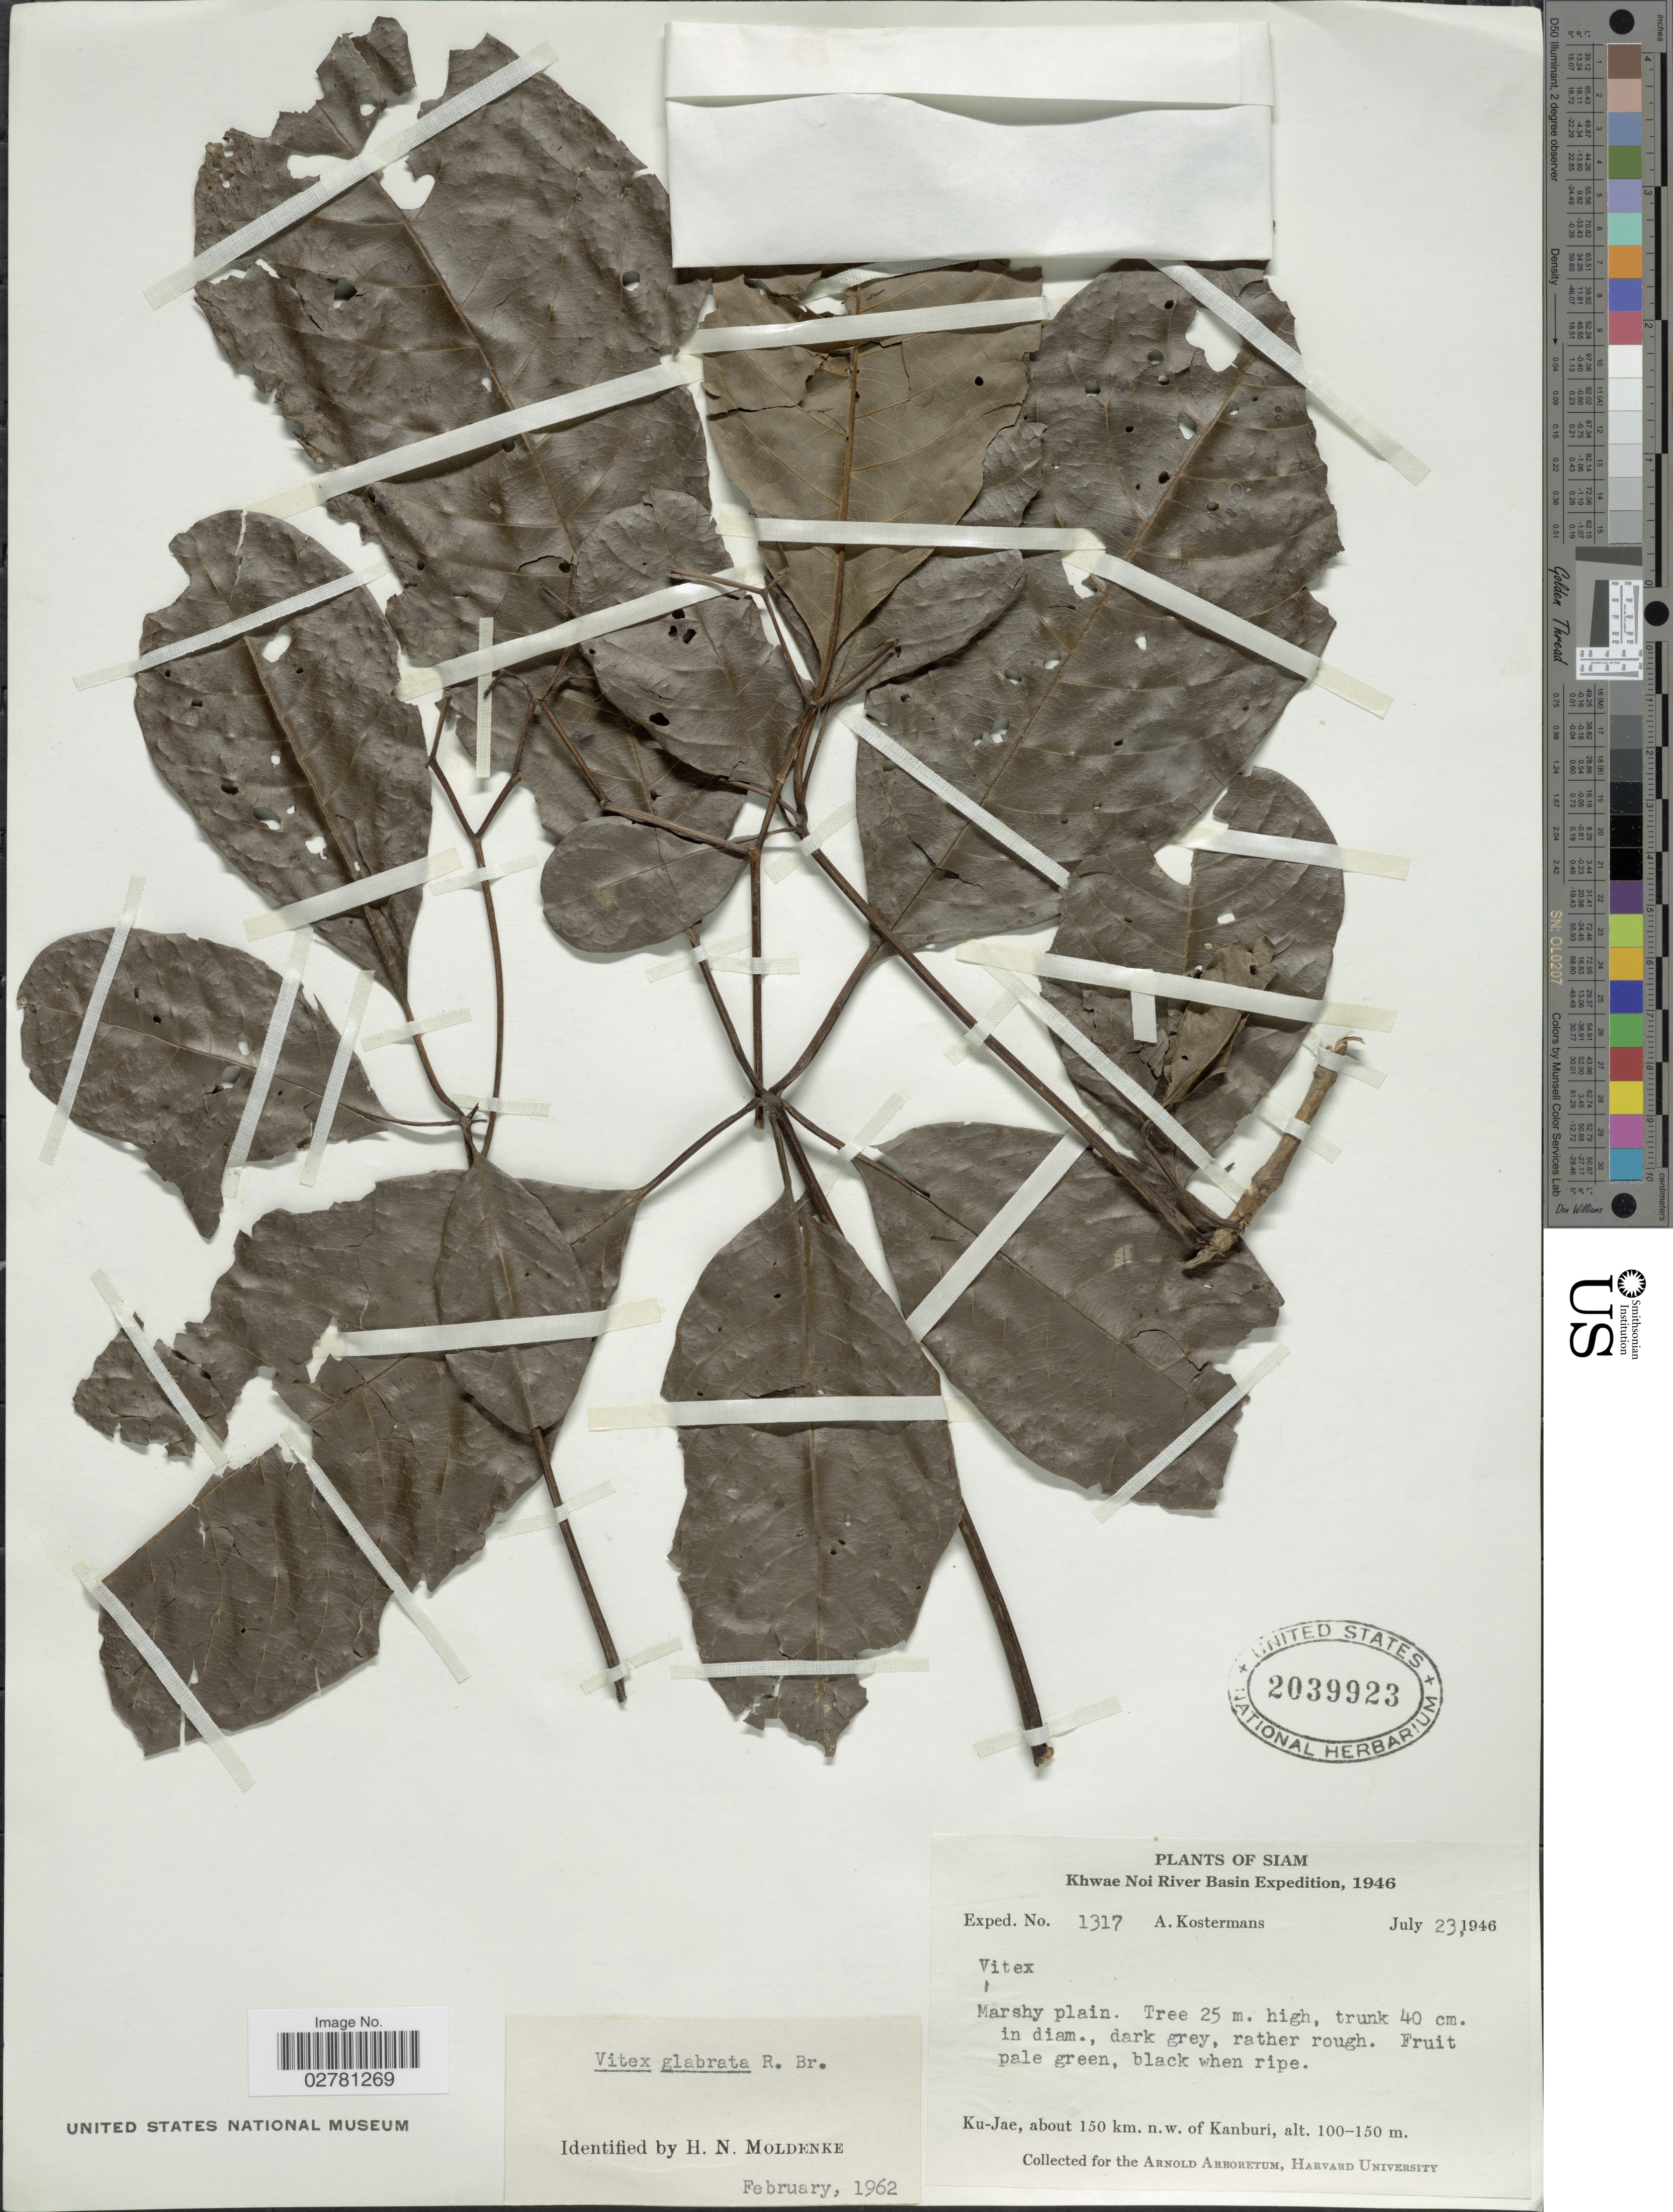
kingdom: Plantae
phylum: Tracheophyta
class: Magnoliopsida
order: Lamiales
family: Lamiaceae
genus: Vitex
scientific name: Vitex glabrata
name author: R. Br.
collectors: A. J. G. Kostermans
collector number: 1317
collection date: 1946-07-23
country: Thailand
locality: Siam. Khwae Noi River Basin. Ku-Jae, about 150 km. n.w. of Kanburi.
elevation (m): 100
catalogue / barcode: US 2039923